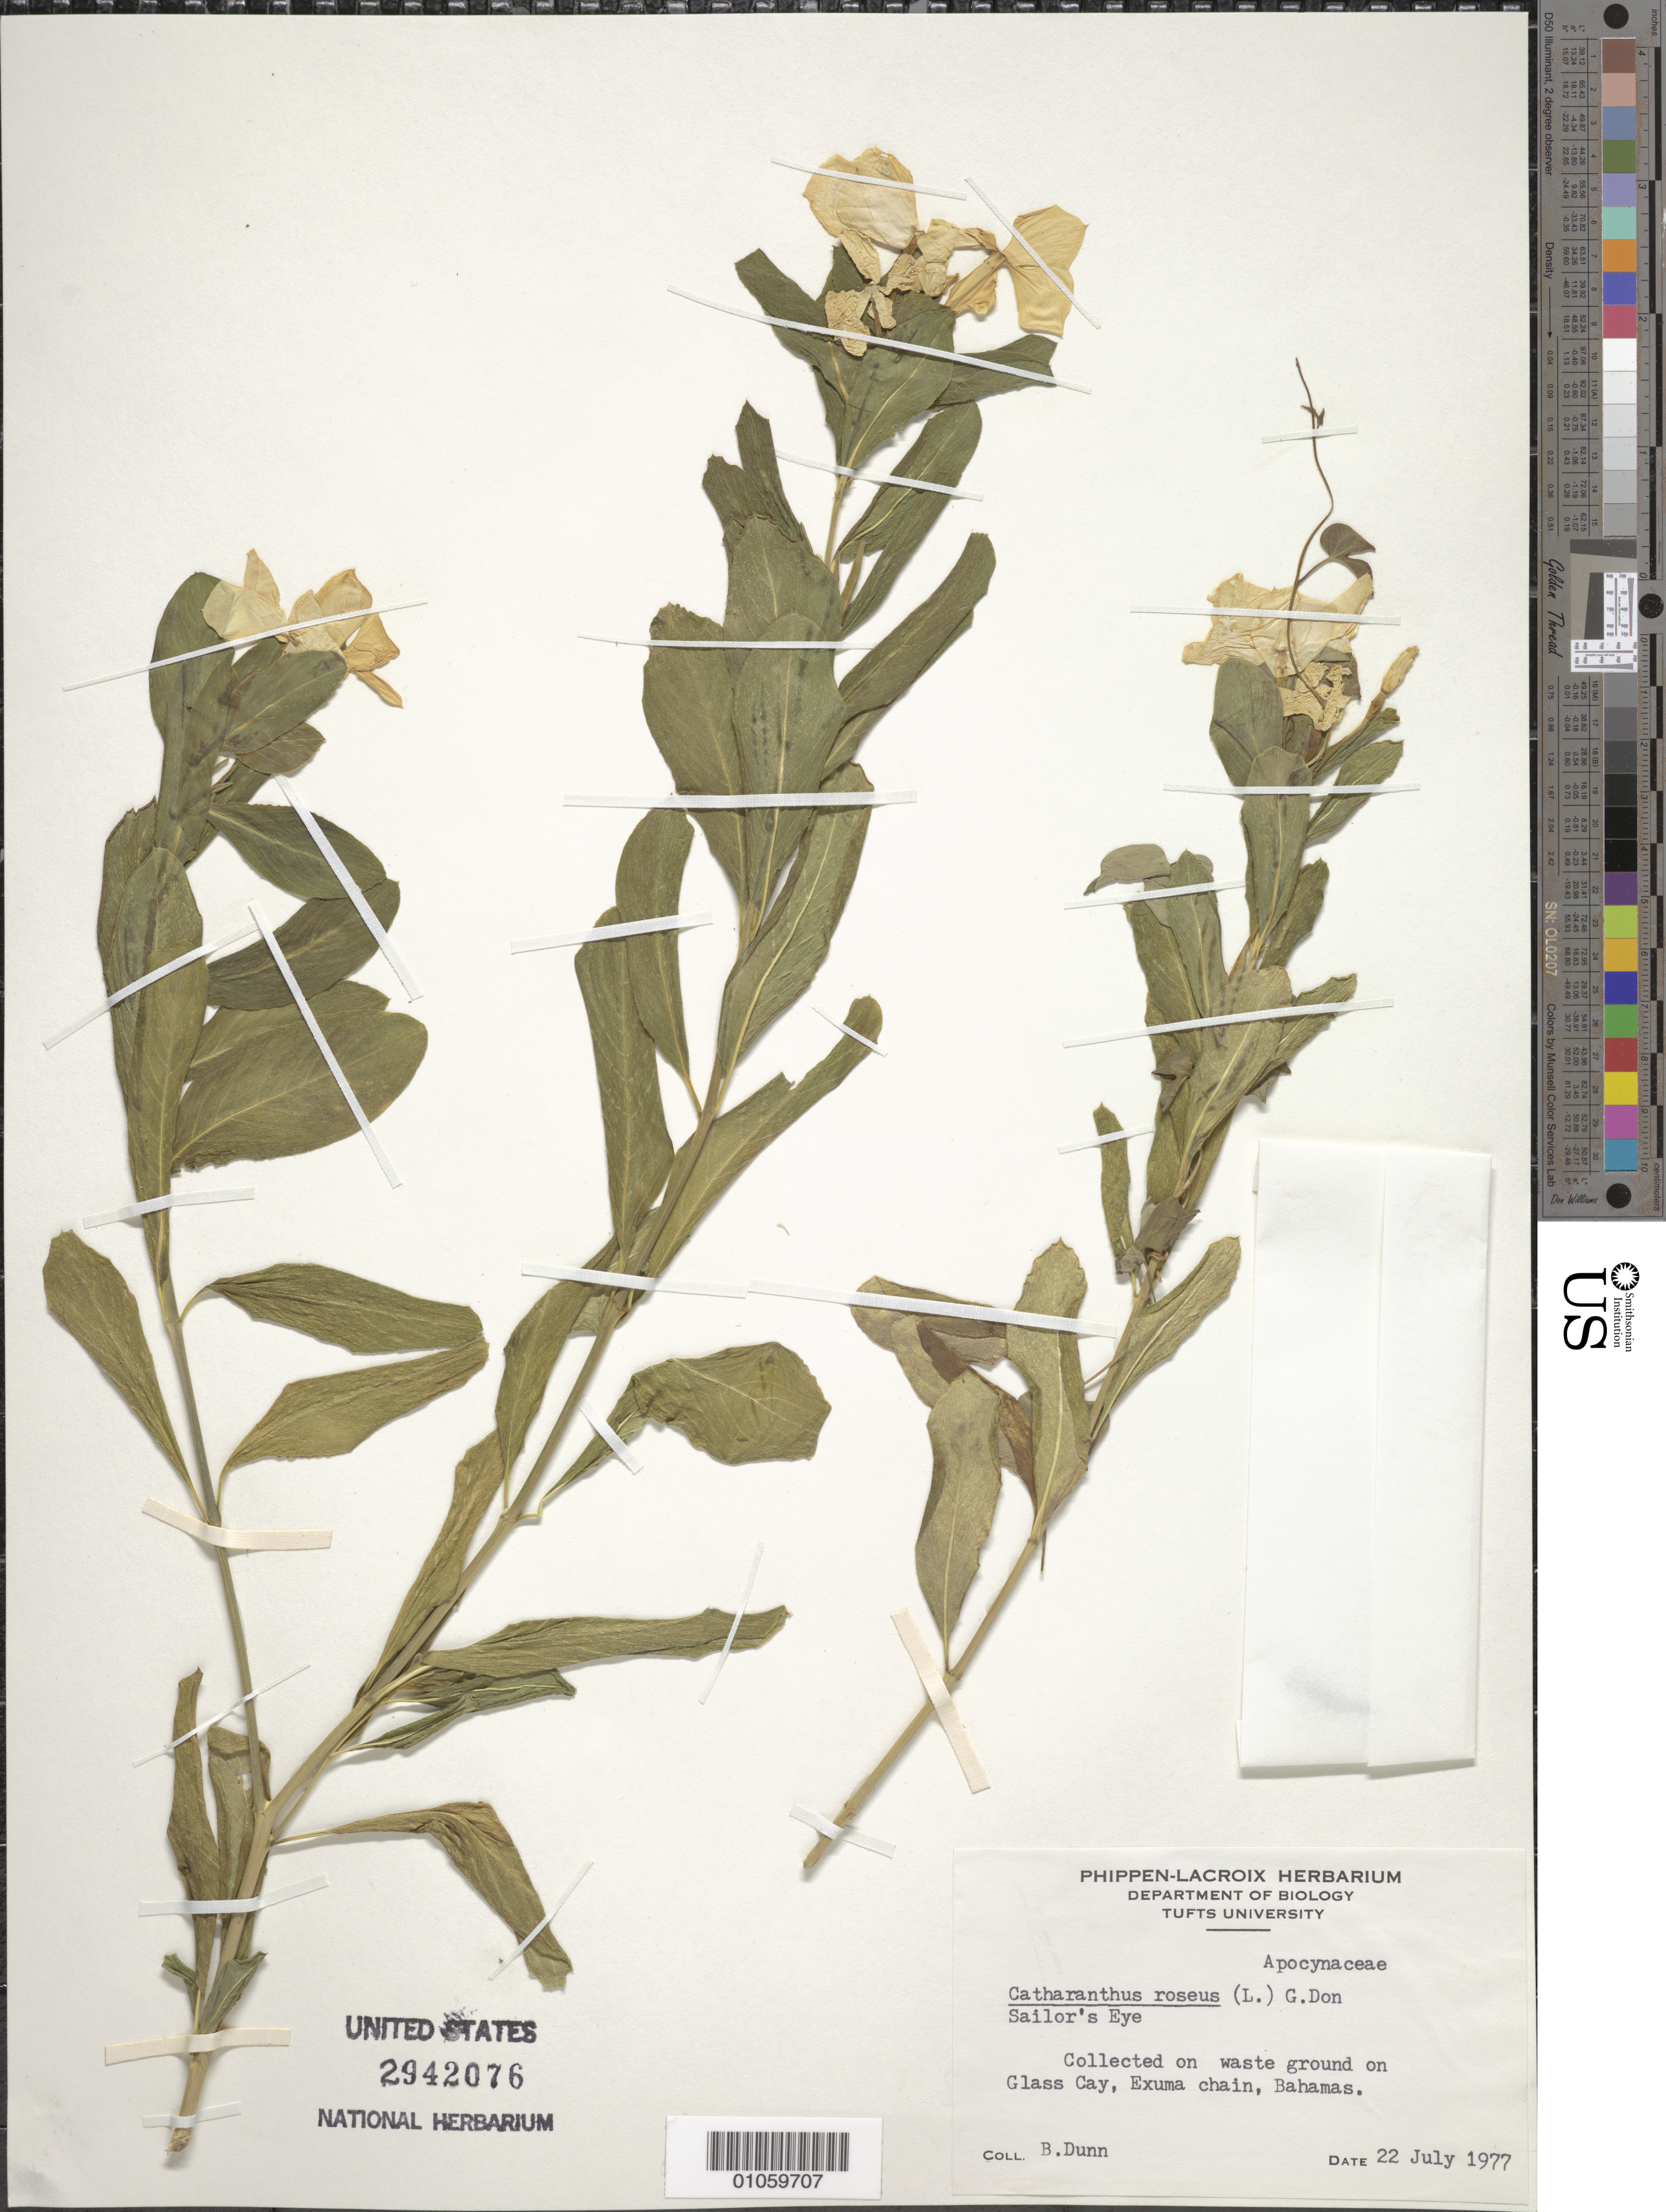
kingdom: Plantae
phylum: Tracheophyta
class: Magnoliopsida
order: Gentianales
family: Apocynaceae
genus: Lochnera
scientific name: Lochnera rosea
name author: (L.) Rchb. ex Endl.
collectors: B. Dunn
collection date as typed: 22 Jul 1977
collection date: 1977-07-22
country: Bahamas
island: Exuma Chain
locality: Glass Cay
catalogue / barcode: US 2942076